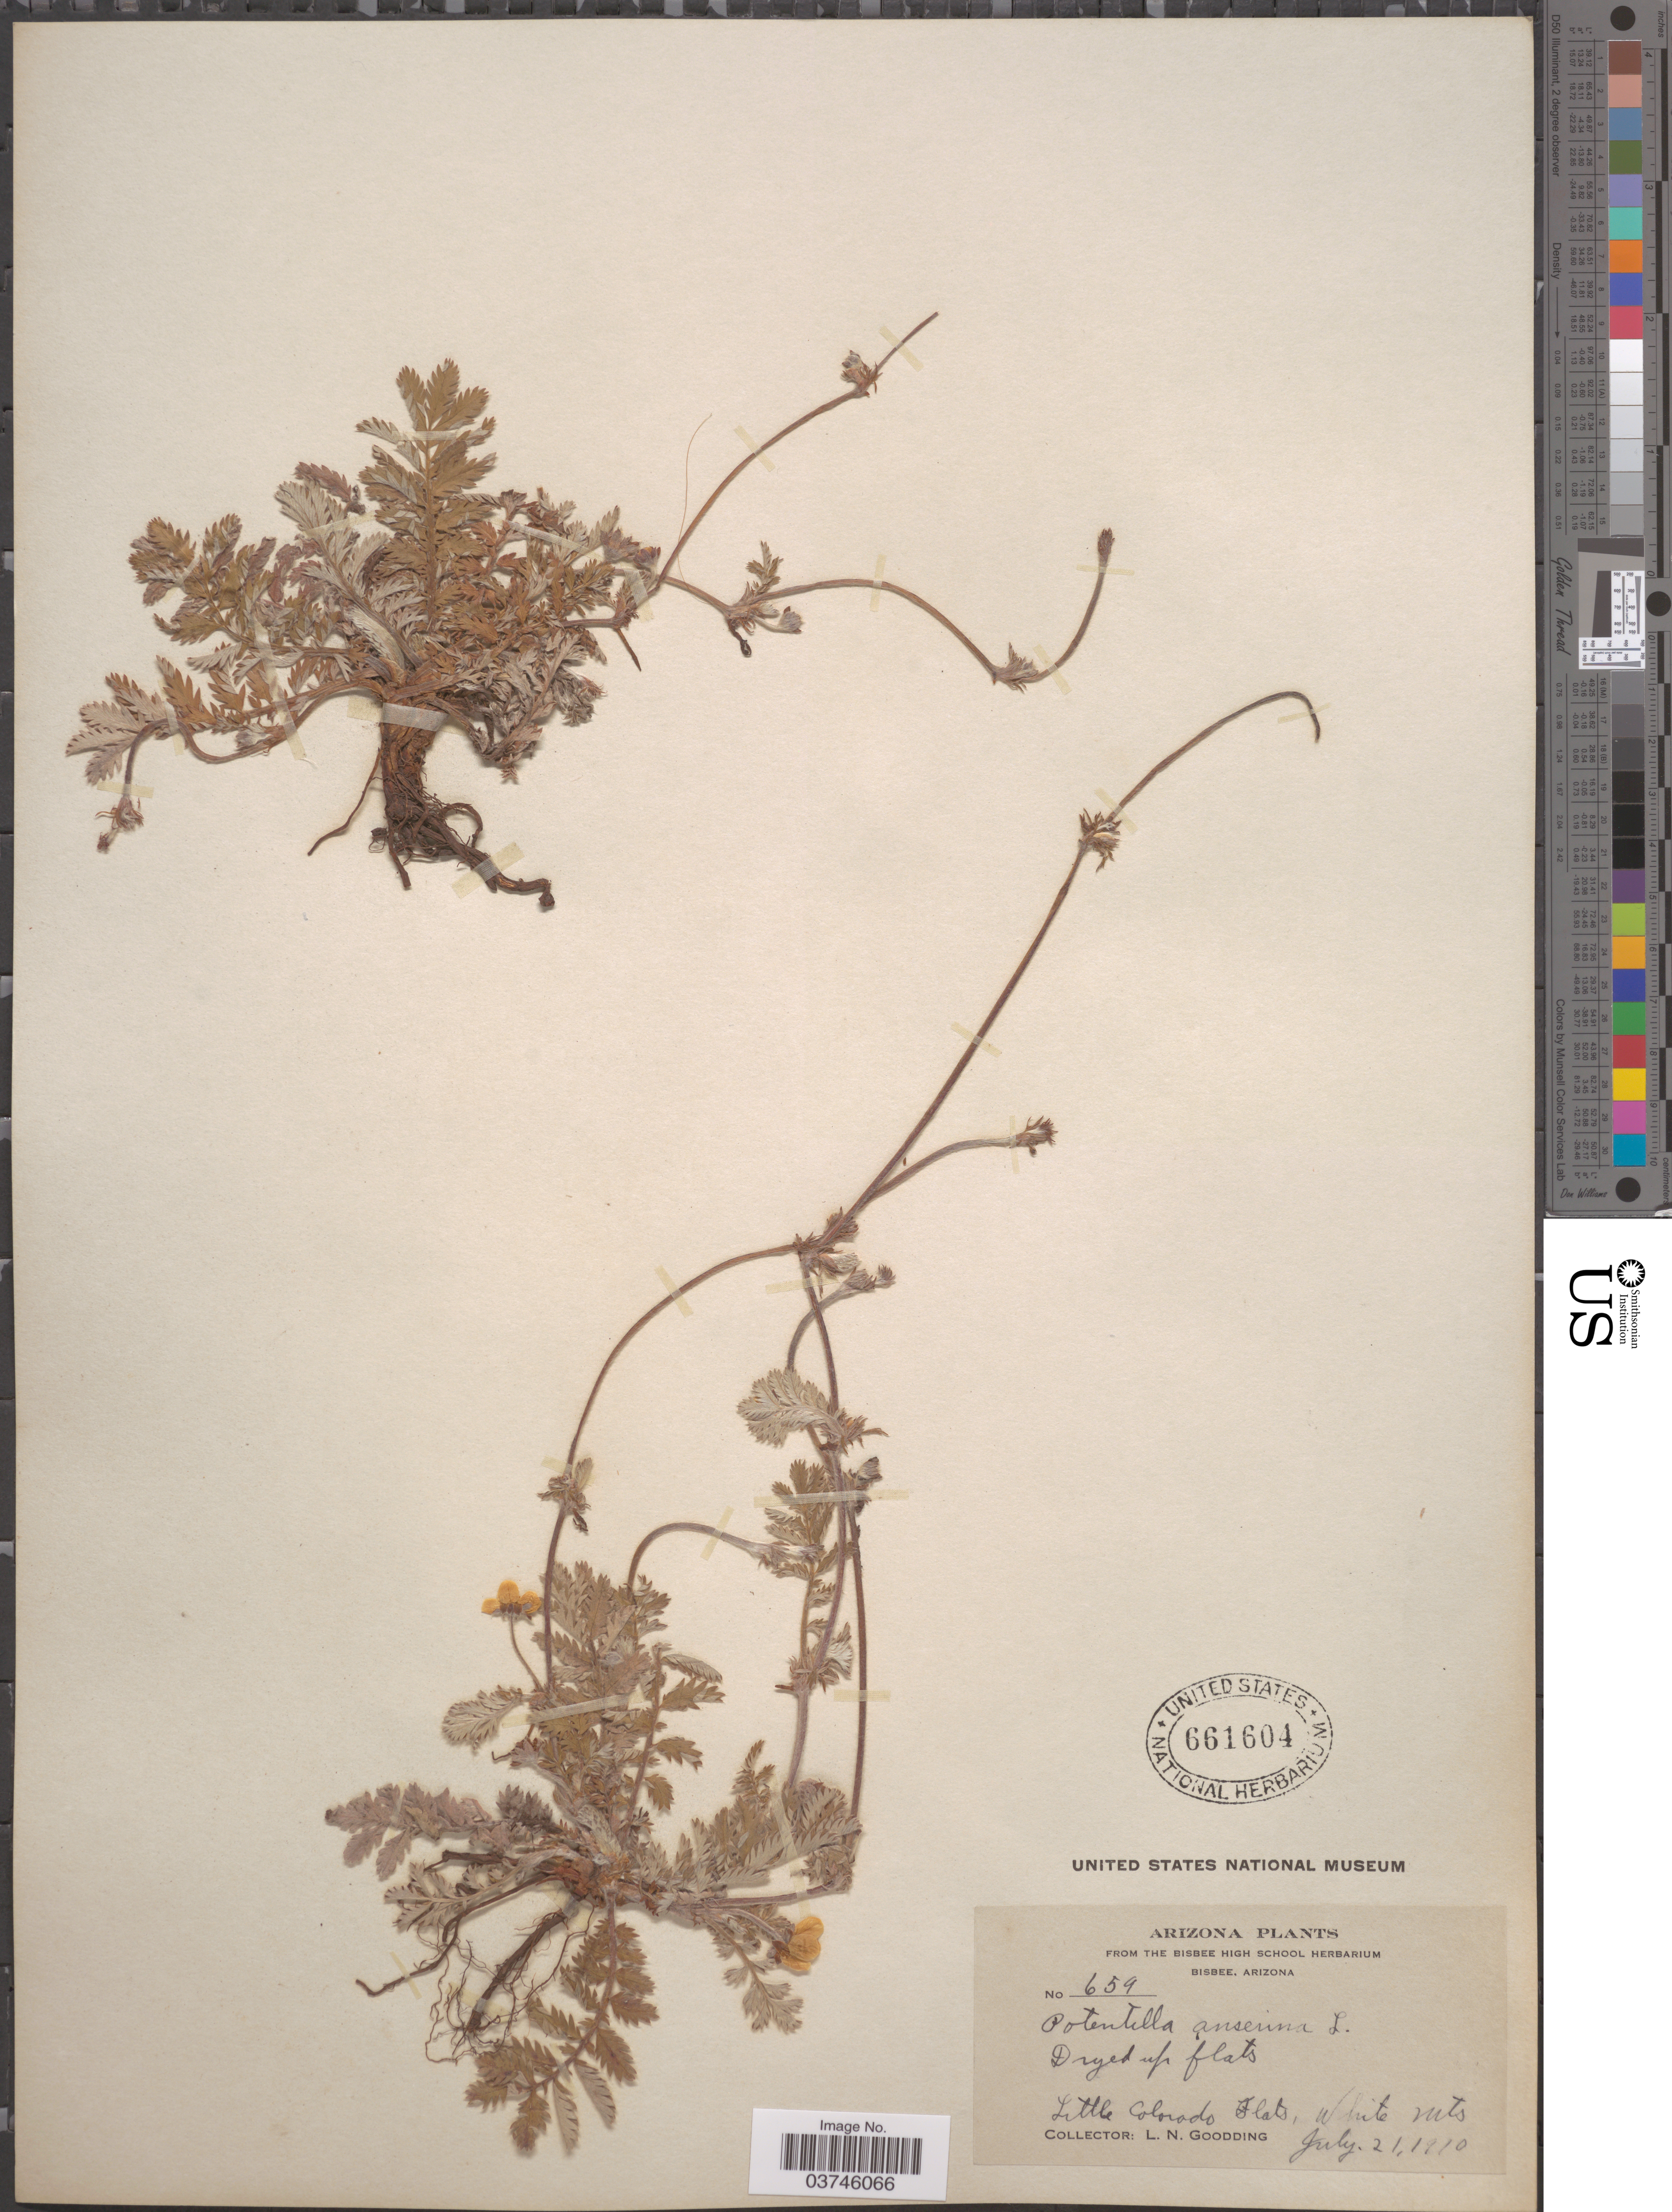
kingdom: Plantae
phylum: Tracheophyta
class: Magnoliopsida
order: Rosales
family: Rosaceae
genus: Argentina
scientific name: Argentina anserina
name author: (L.) Rydb.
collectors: L. N. Goodding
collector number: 659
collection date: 1910-07-21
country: United States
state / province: Arizona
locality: Little Colorado Flats, White Mts.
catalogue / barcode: US 661604